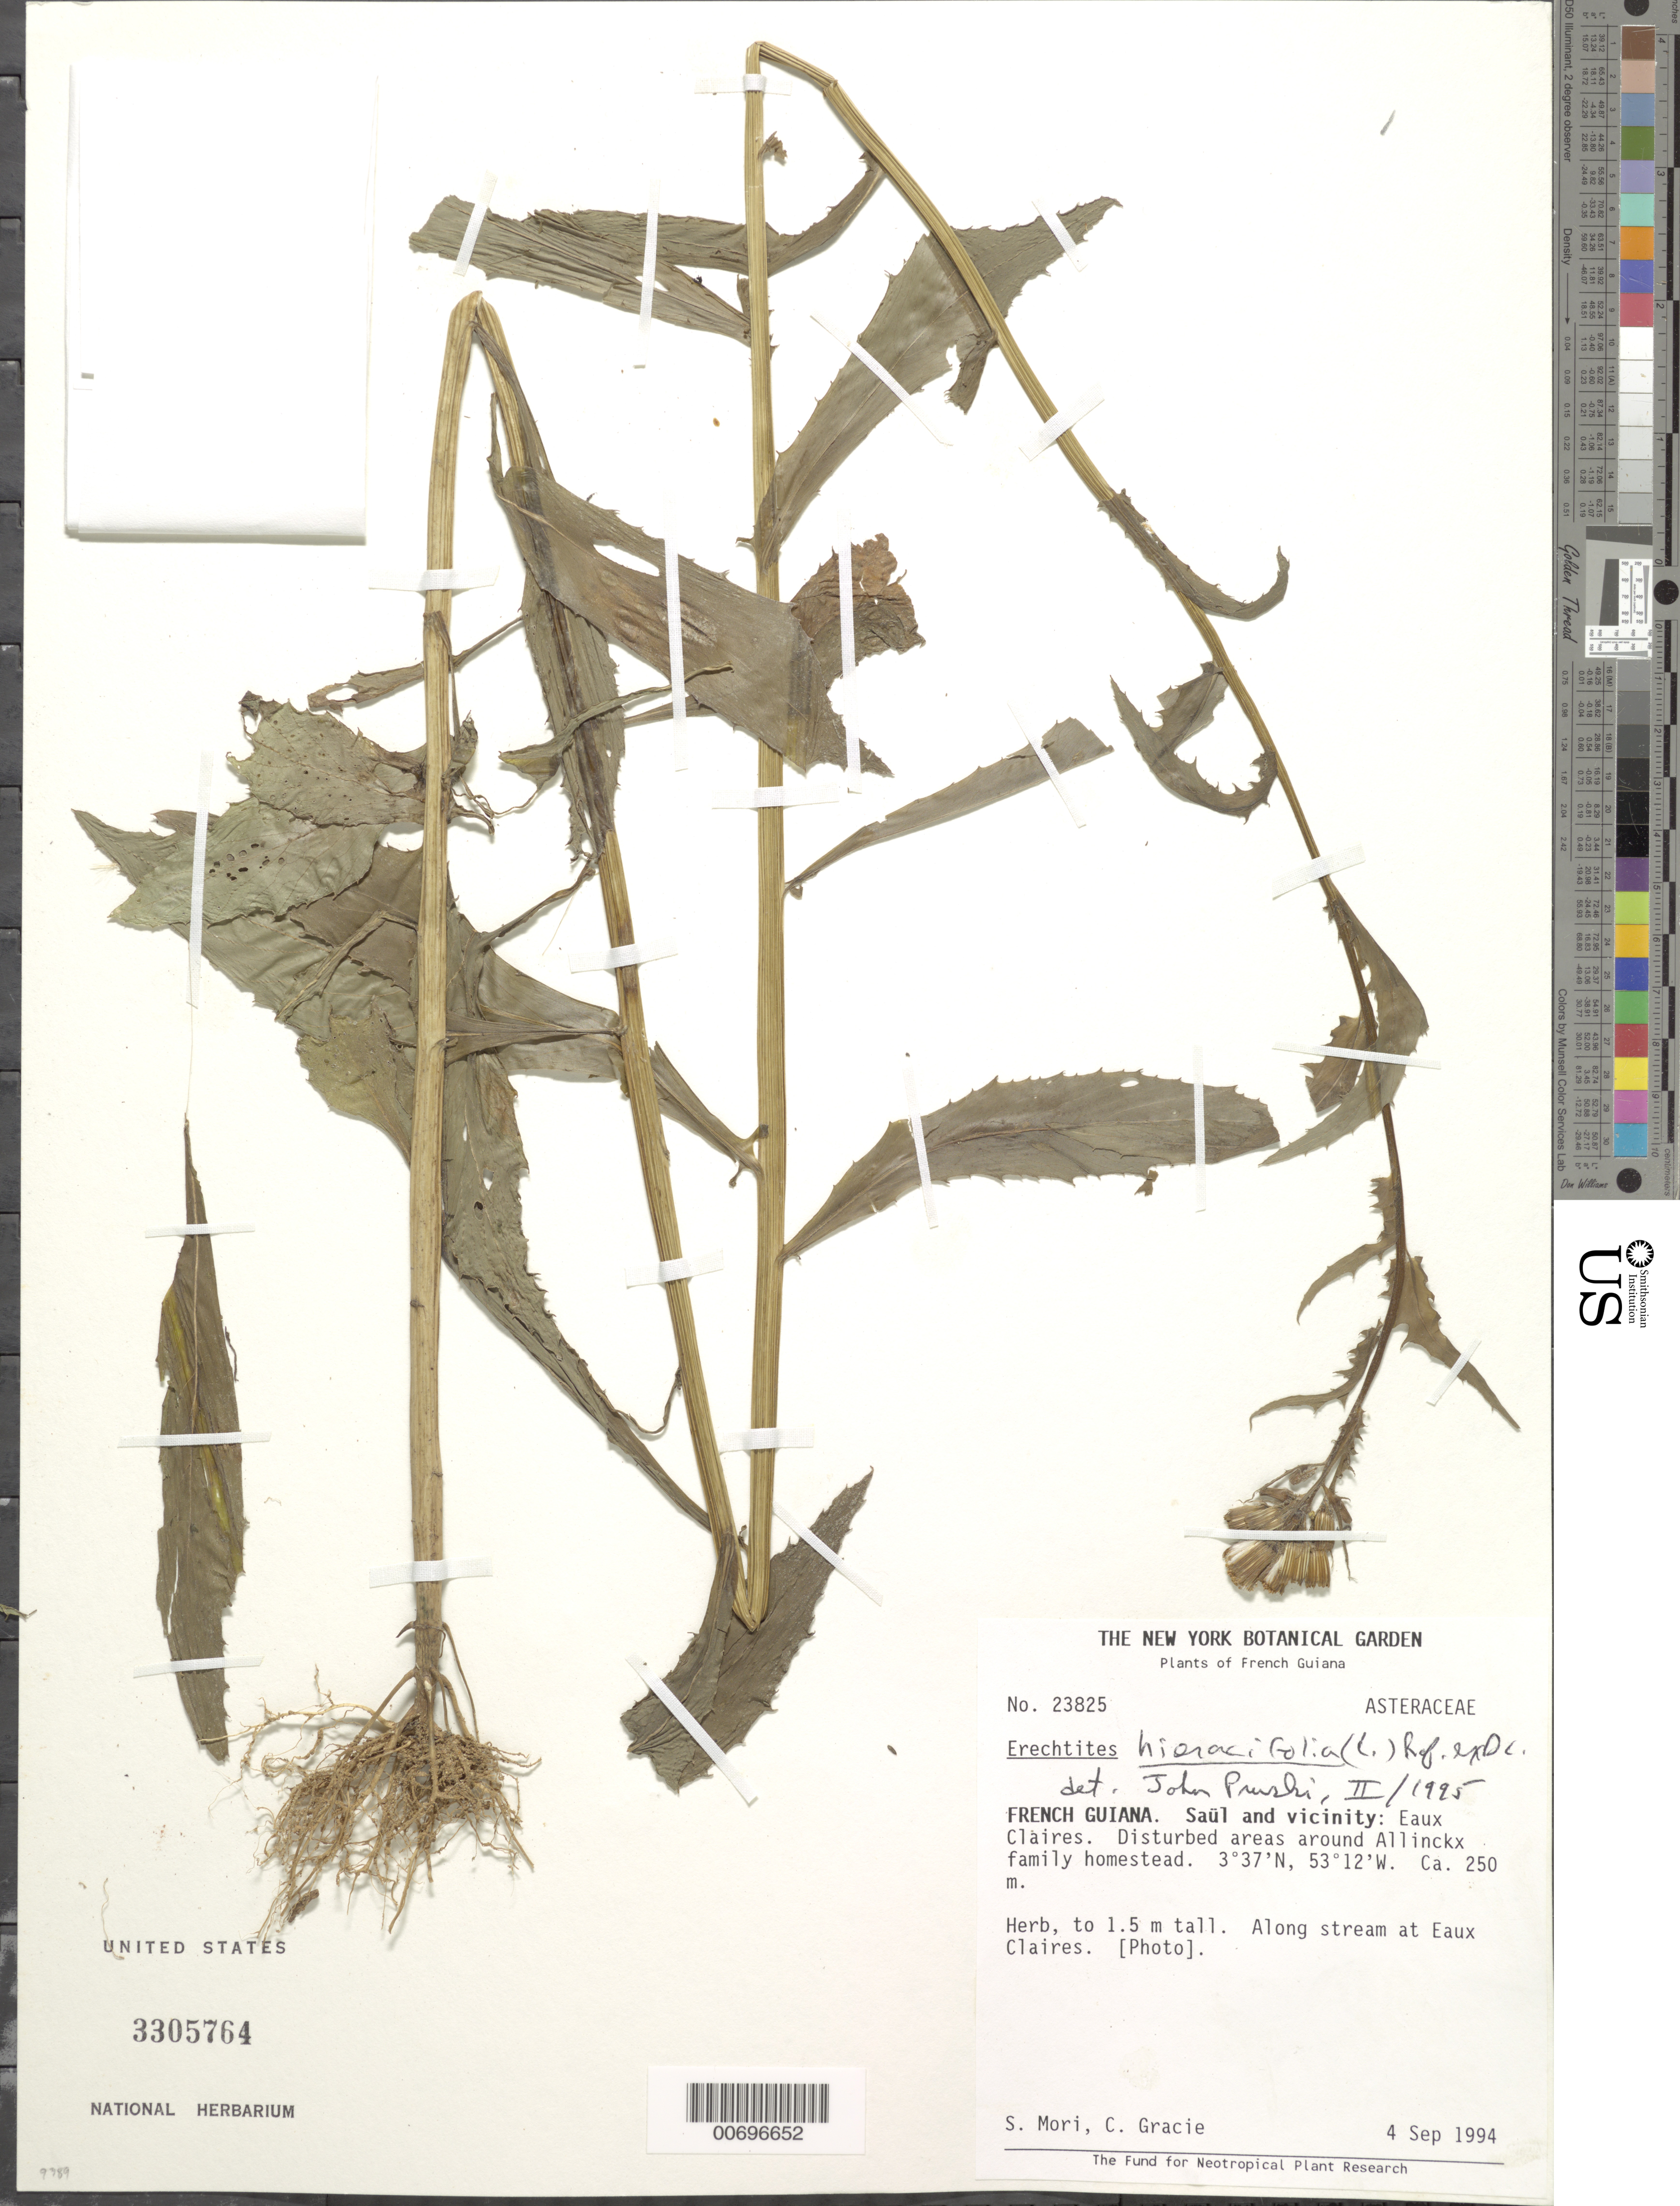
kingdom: Plantae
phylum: Tracheophyta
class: Magnoliopsida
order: Asterales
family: Asteraceae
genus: Erechtites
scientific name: Erechtites hieraciifolius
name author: (L.) Raf. ex DC.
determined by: Pruski, J. F.; Funk, V. A.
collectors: S. Mori & C. A. Gracie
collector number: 23825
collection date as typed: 4-Sep-94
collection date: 1994-09-04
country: French Guiana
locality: Saül and vic., Eaux Claires, around Allinckx homestead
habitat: Along stream. Disturbed areas around Allinckx family homestead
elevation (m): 250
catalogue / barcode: US 3305764